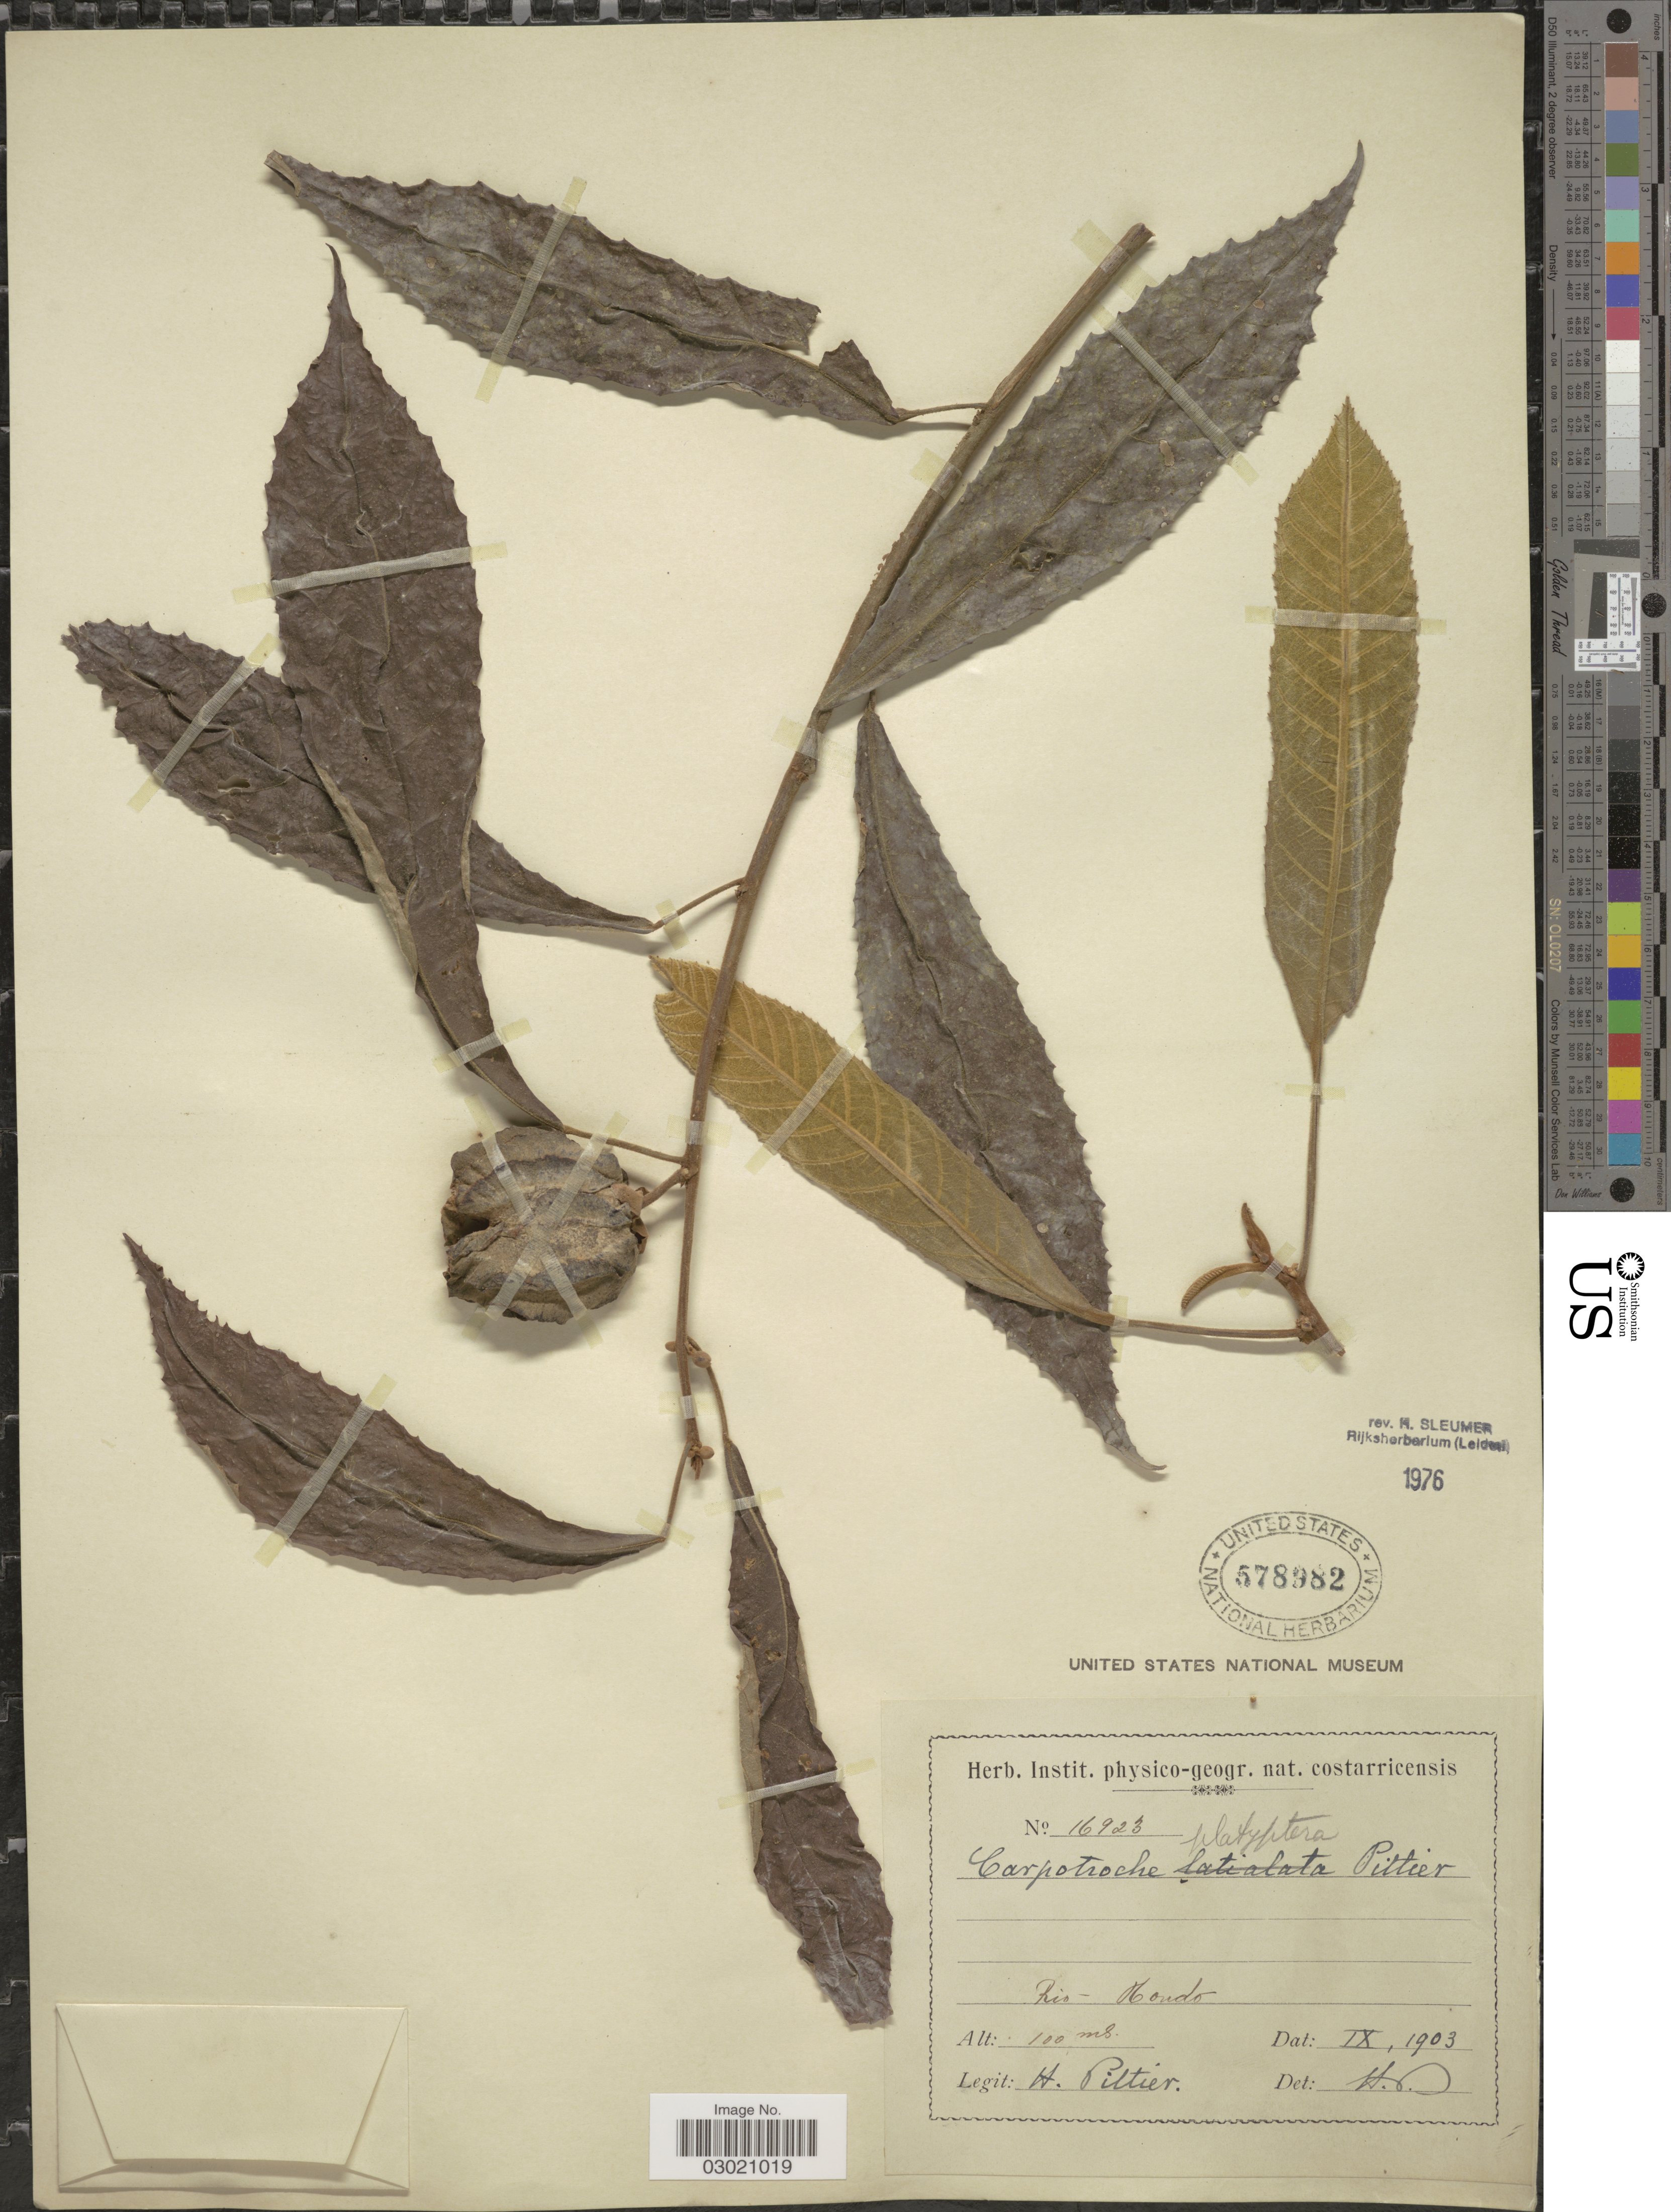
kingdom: Plantae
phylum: Tracheophyta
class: Magnoliopsida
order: Malpighiales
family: Achariaceae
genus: Carpotroche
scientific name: Carpotroche platyptera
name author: Pittier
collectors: H. F. Pittier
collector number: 16923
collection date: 1903-09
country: Costa Rica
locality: Rio Hondo.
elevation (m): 100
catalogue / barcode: US 578982